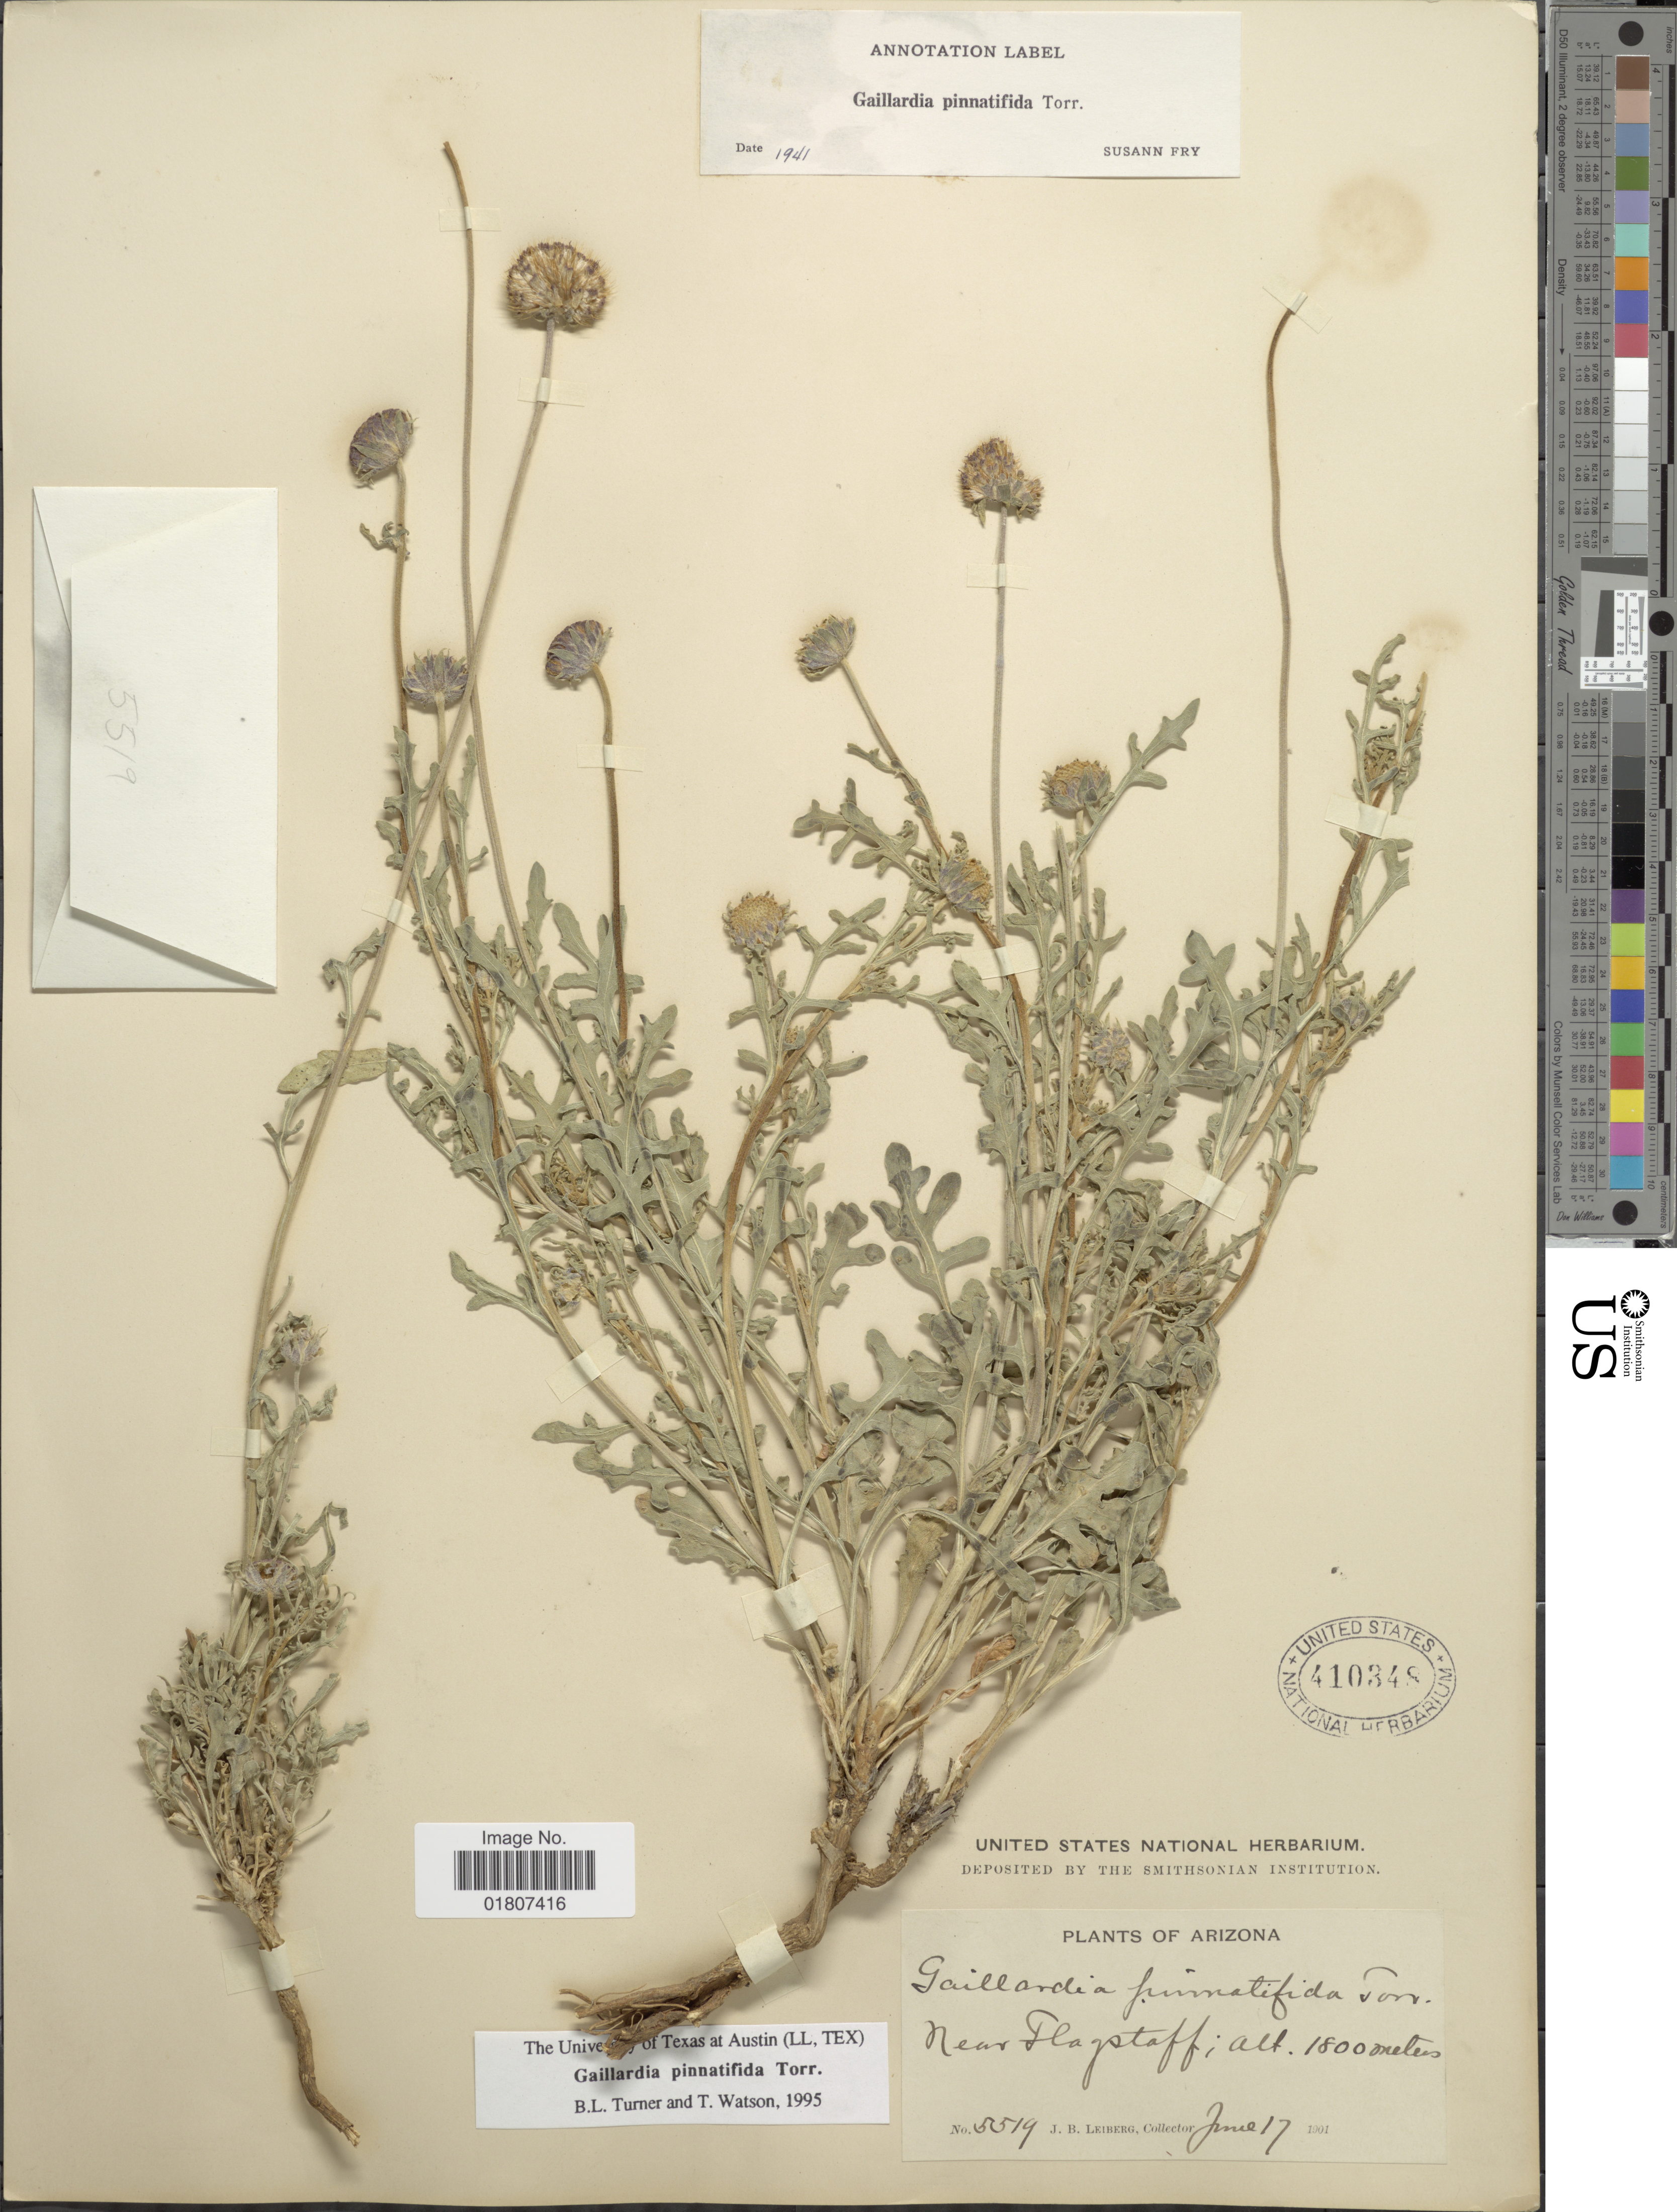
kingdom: Plantae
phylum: Tracheophyta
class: Magnoliopsida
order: Asterales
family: Asteraceae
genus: Gaillardia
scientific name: Gaillardia pinnatifida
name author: Torr.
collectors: J. B. Leiberg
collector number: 5519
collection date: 1901-06-17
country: United States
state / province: Arizona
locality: Near Flagstaff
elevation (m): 1800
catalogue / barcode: US 410348